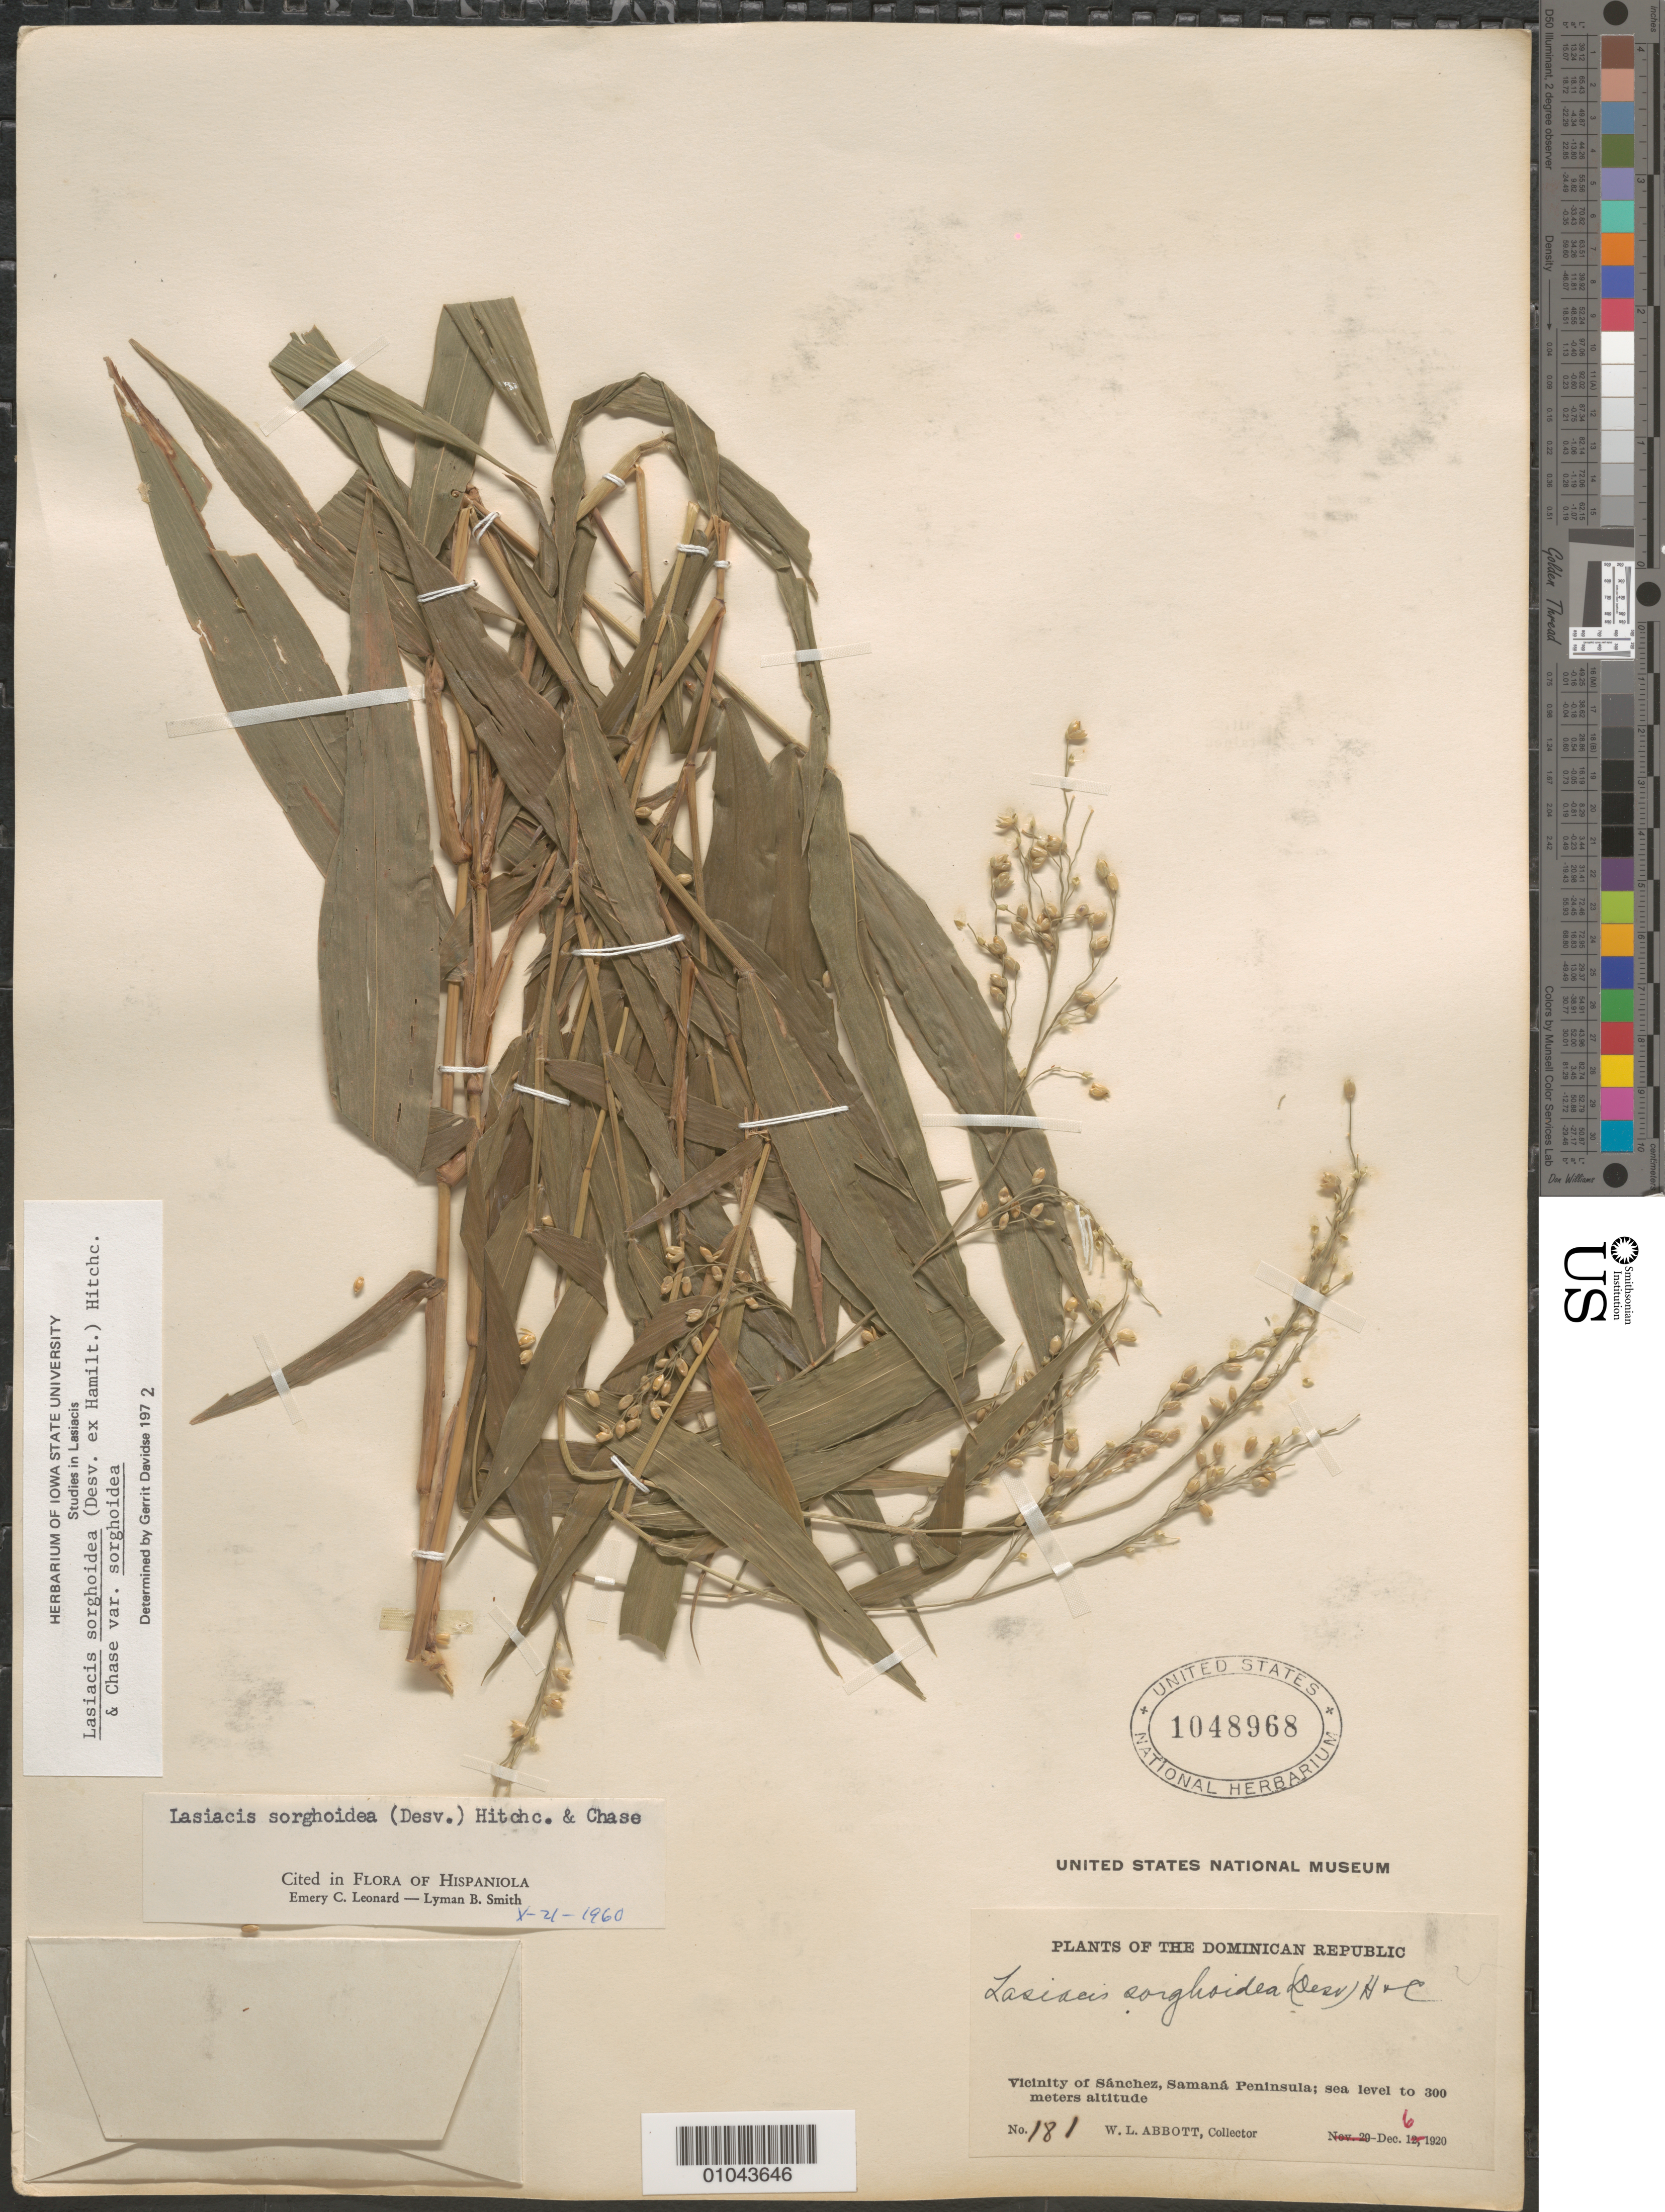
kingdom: Plantae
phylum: Tracheophyta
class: Liliopsida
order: Poales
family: Poaceae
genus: Lasiacis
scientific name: Lasiacis sorghoidea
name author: (Desv. ex Ham.) Hitchc. & Chase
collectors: W. L. Abbott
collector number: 181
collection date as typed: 06 Dec 1920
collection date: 1920-12-06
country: Dominican Republic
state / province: Samaná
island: Hispaniola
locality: Vicinity of Sanchez, Samana Peninsula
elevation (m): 0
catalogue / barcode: US 1048968